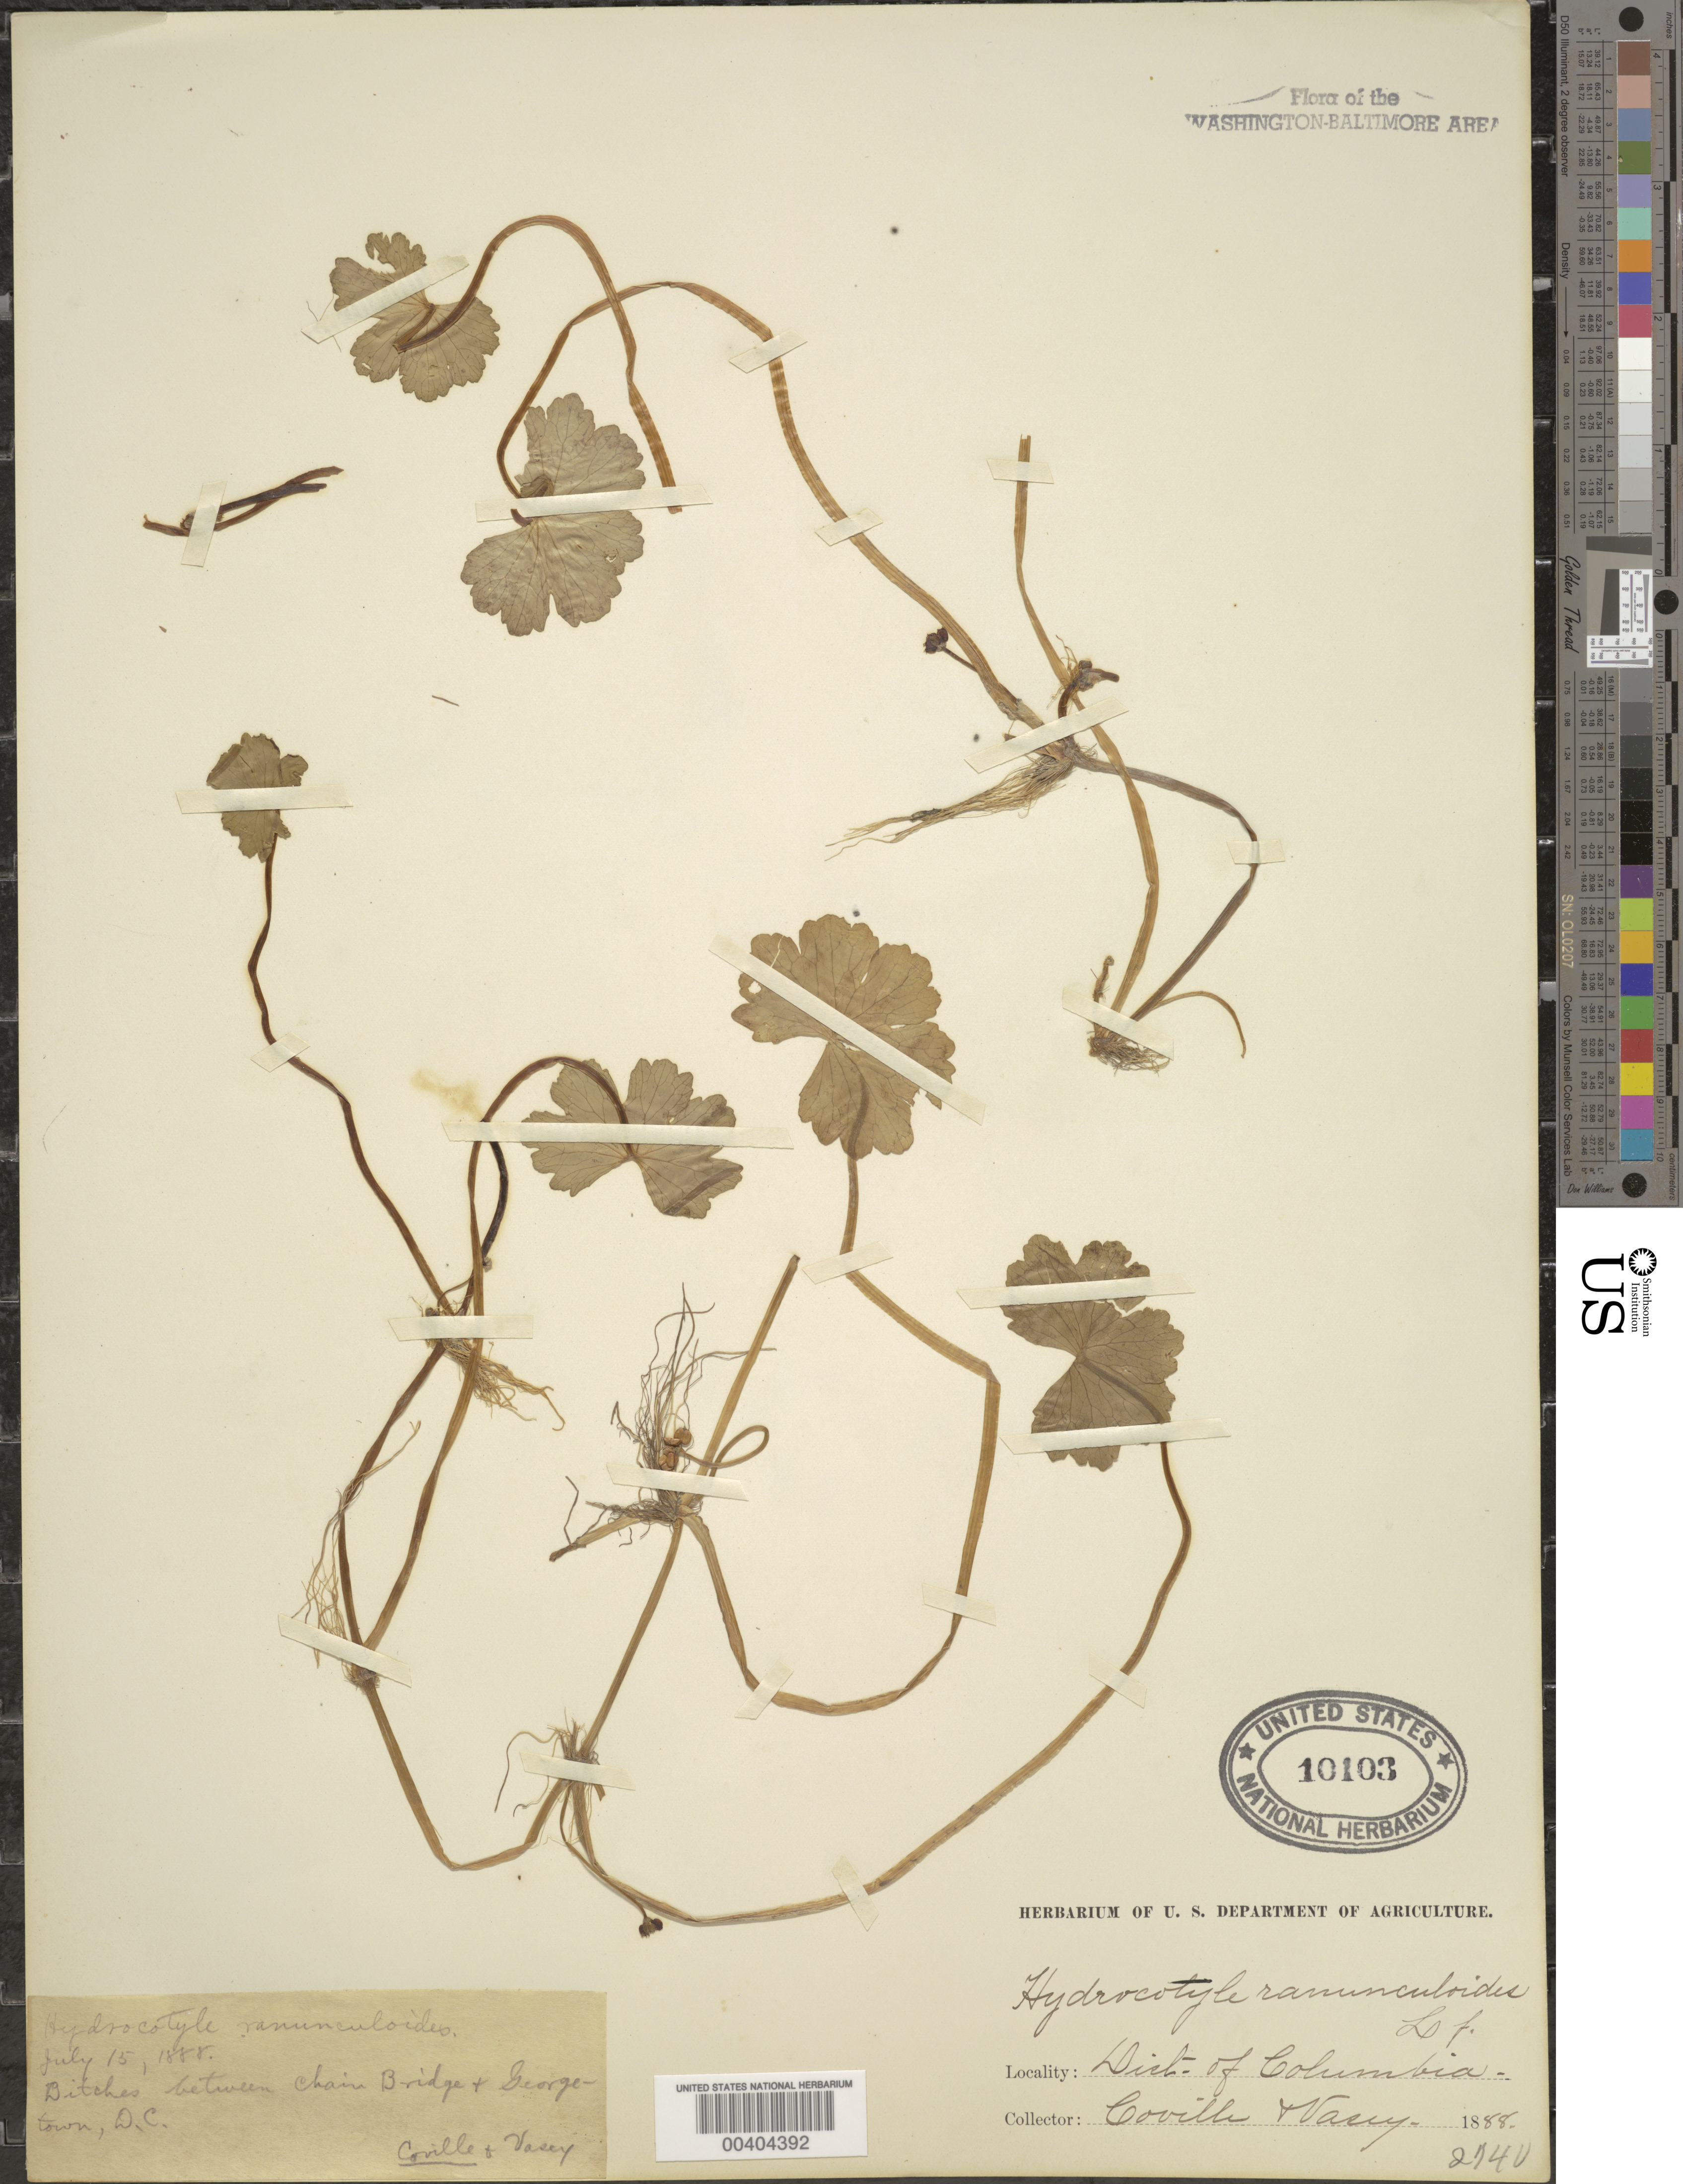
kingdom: Plantae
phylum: Tracheophyta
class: Magnoliopsida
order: Apiales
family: Araliaceae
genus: Hydrocotyle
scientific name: Hydrocotyle ranunculoides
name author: L. f.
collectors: F. V. Coville & G. R. Vasey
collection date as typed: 15 Jul 1888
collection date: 1888-07-15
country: United States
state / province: District of Columbia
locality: between Chain Bridge and Georgetown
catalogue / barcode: US 10103